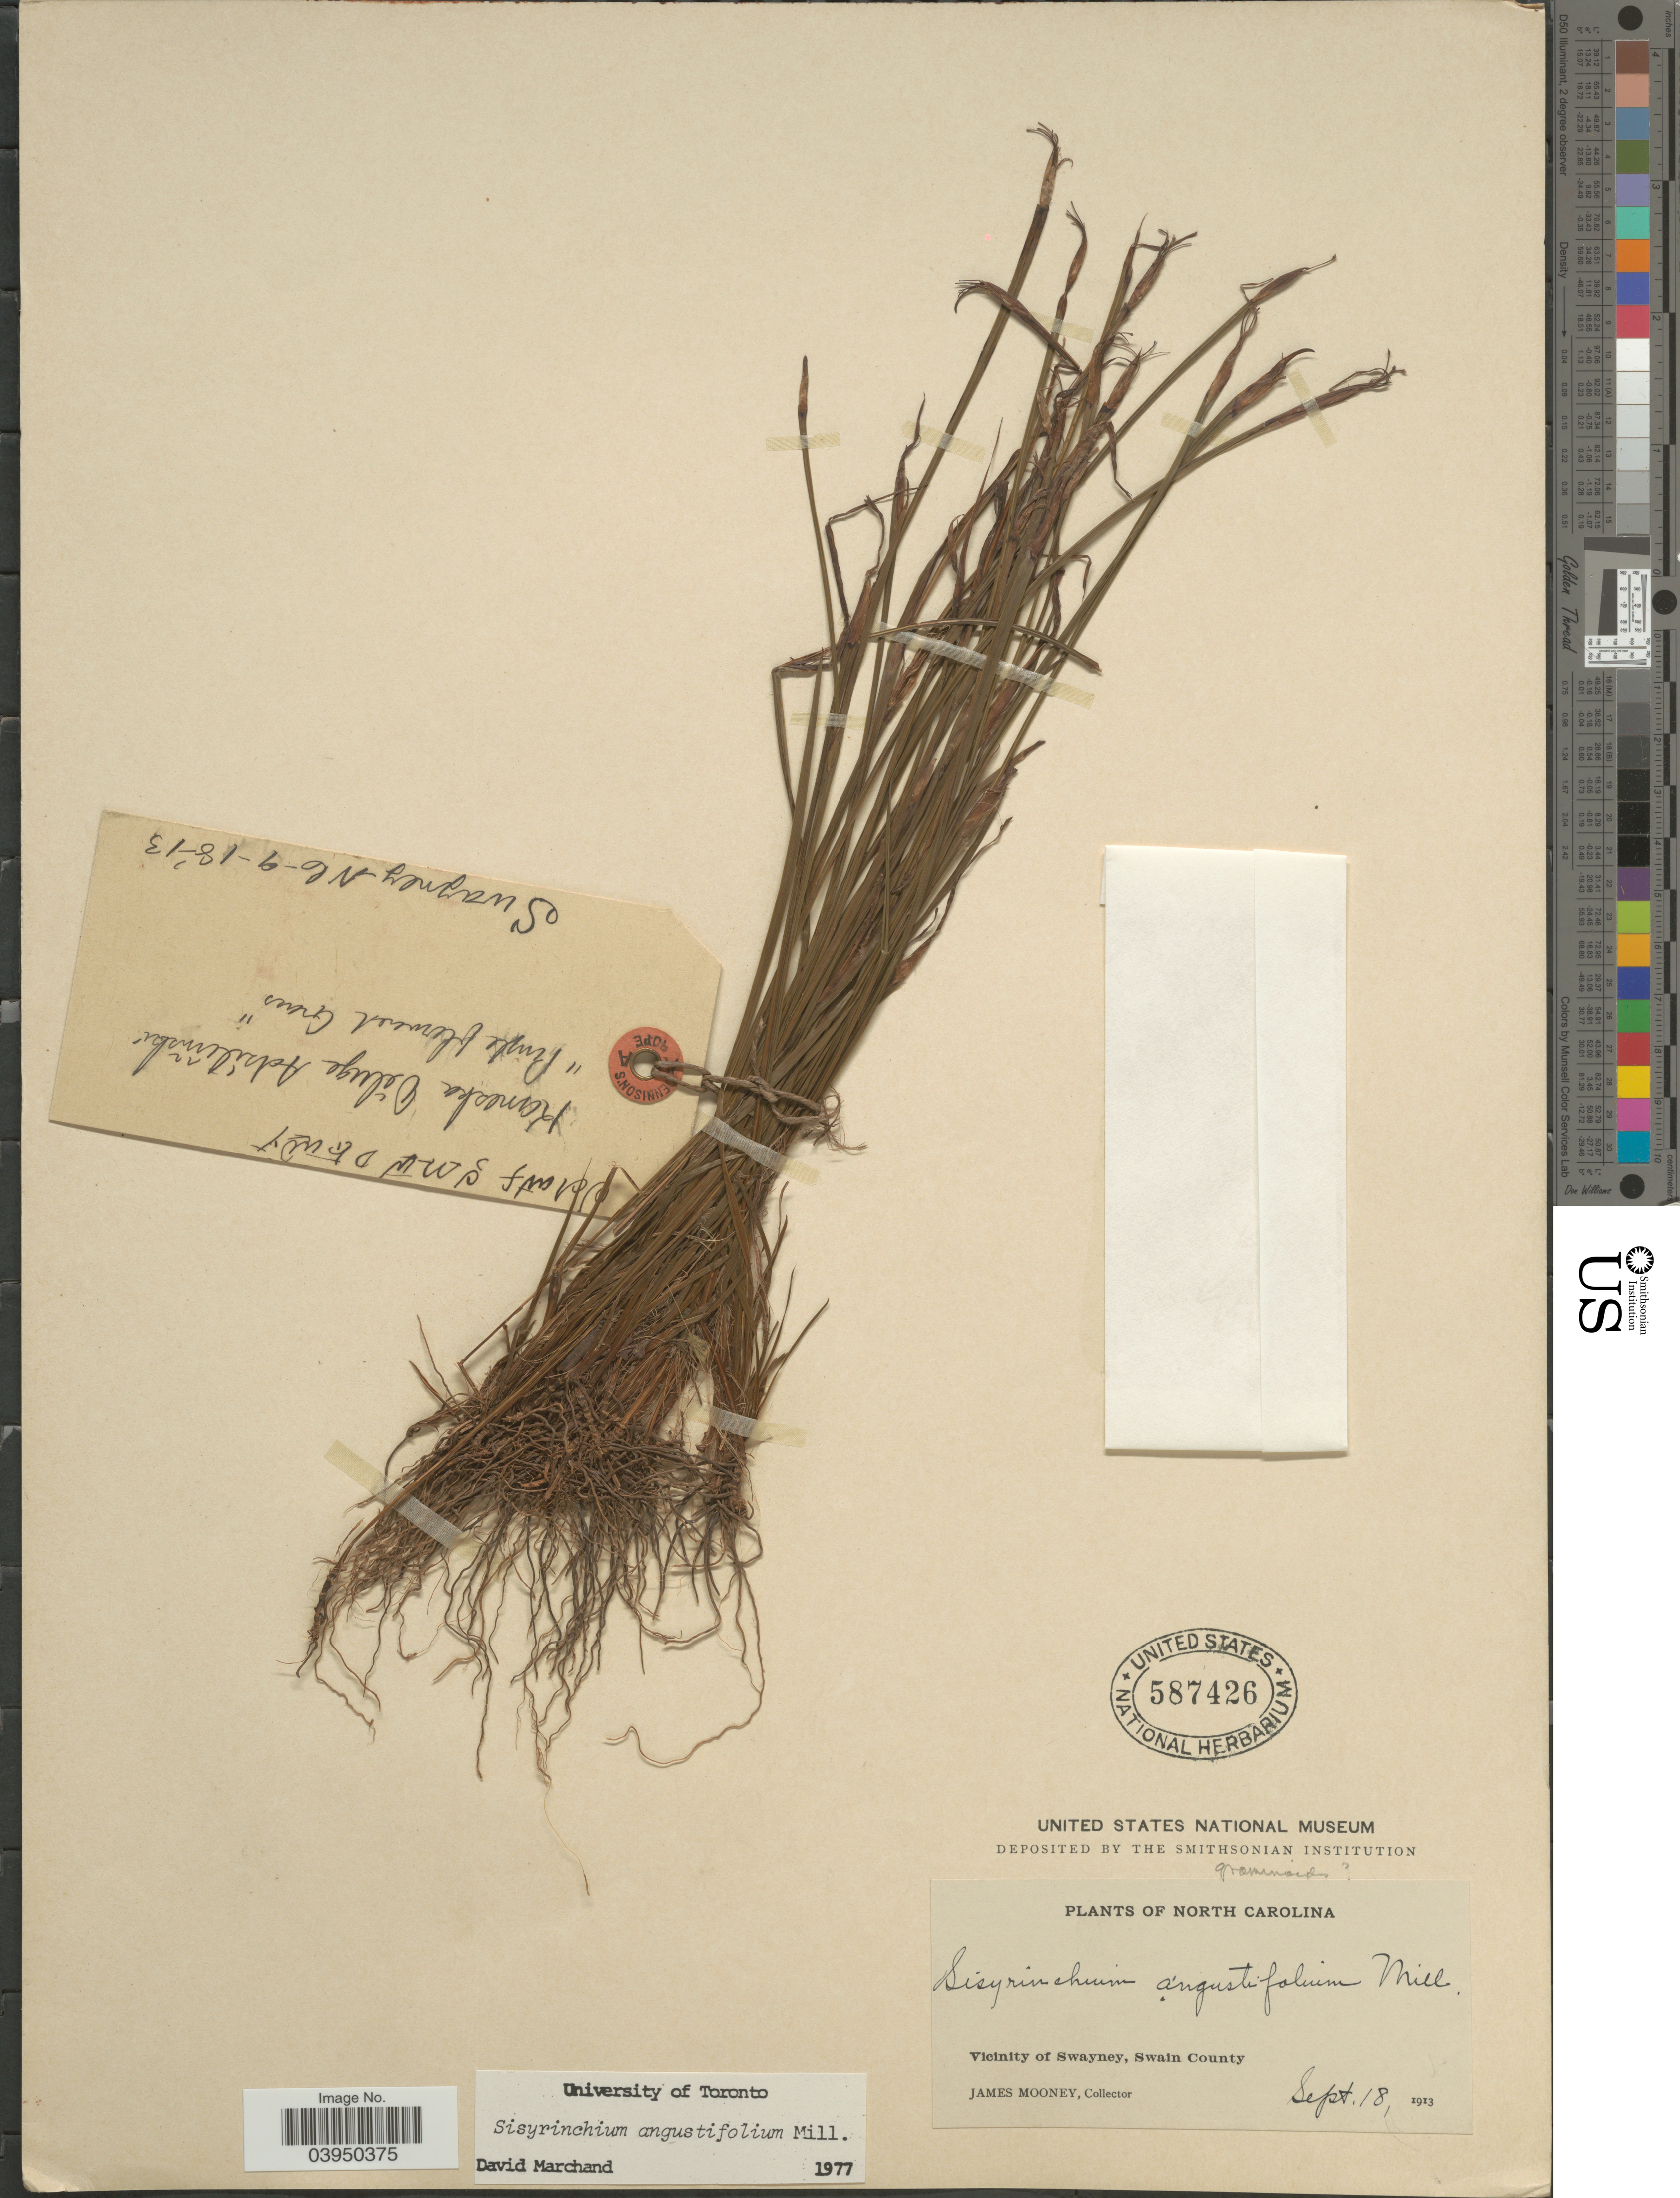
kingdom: Plantae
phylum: Tracheophyta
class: Liliopsida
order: Asparagales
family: Iridaceae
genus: Sisyrinchium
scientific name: Sisyrinchium angustifolium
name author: Mill.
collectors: J. Mooney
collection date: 1913-09-18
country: United States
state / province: North Carolina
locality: Vicinity of Swayney, Swain County.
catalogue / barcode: US 587426